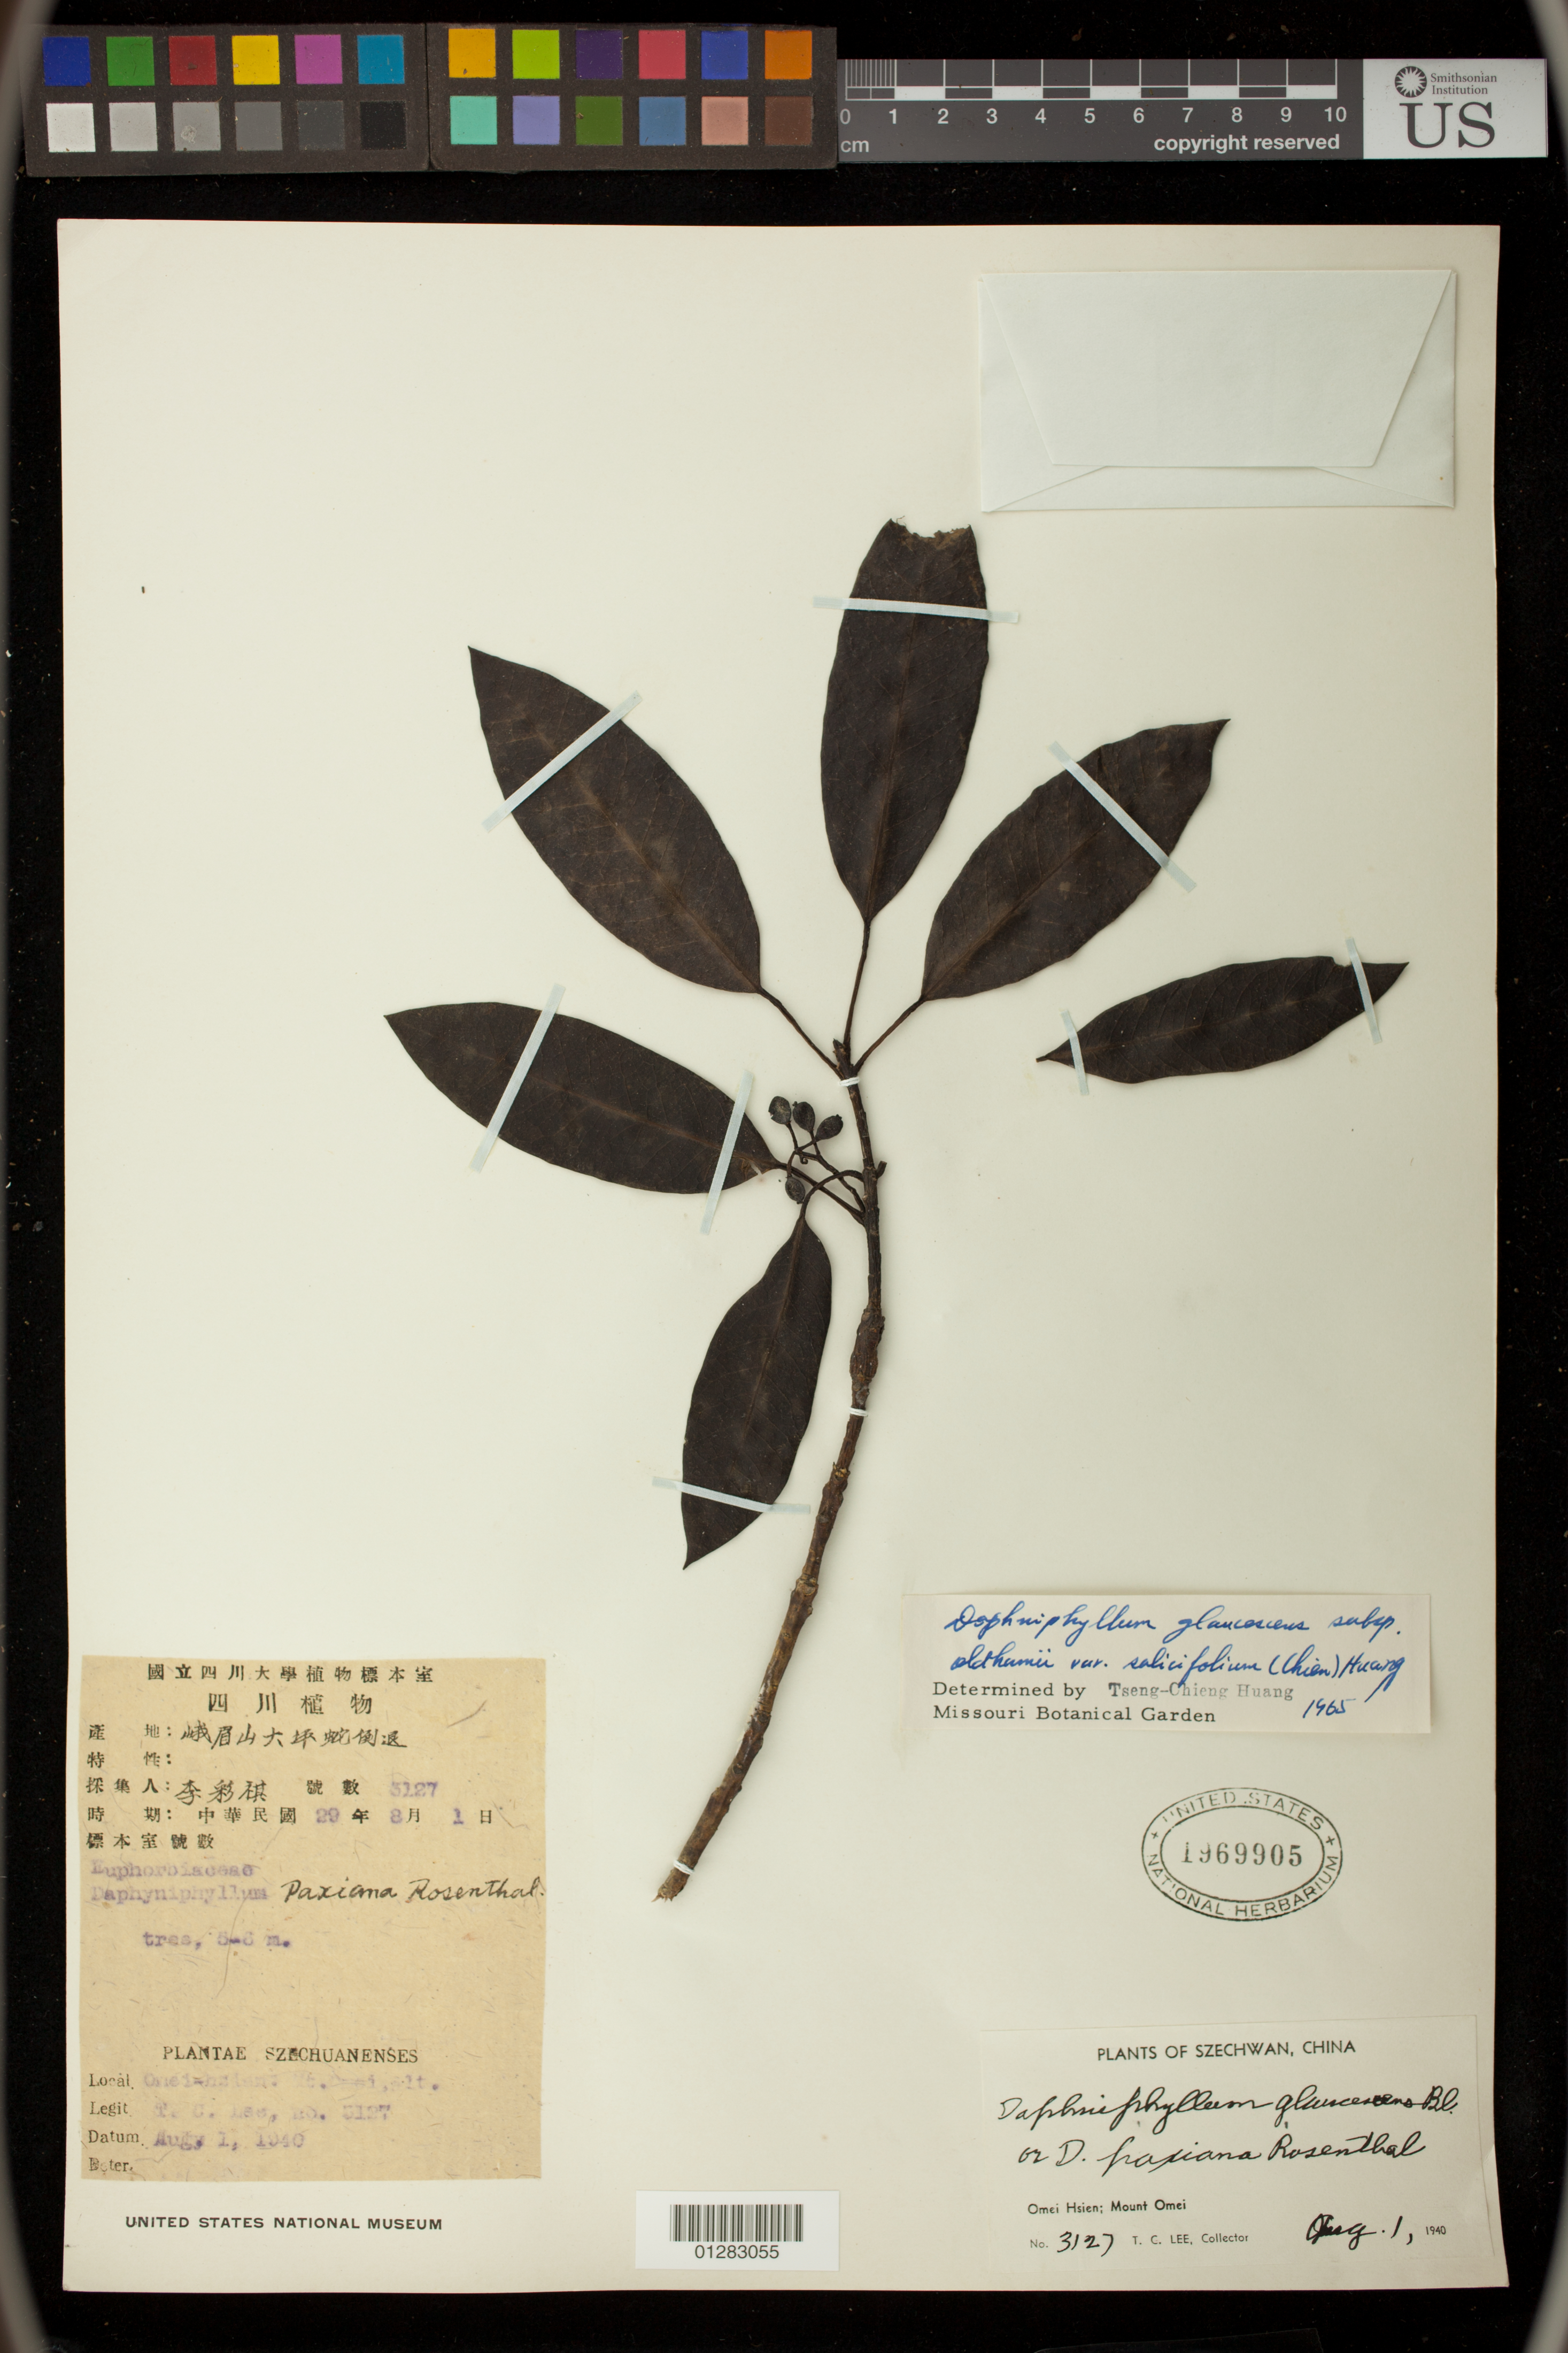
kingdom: Plantae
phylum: Tracheophyta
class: Magnoliopsida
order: Saxifragales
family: Daphniphyllaceae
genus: Daphniphyllum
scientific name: Daphniphyllum glaucescens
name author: Blume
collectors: T. Lee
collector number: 3127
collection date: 1940-08-01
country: China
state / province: Sichuan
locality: Omei Hsien; Mount Omei, Szechwan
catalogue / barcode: US 1969905